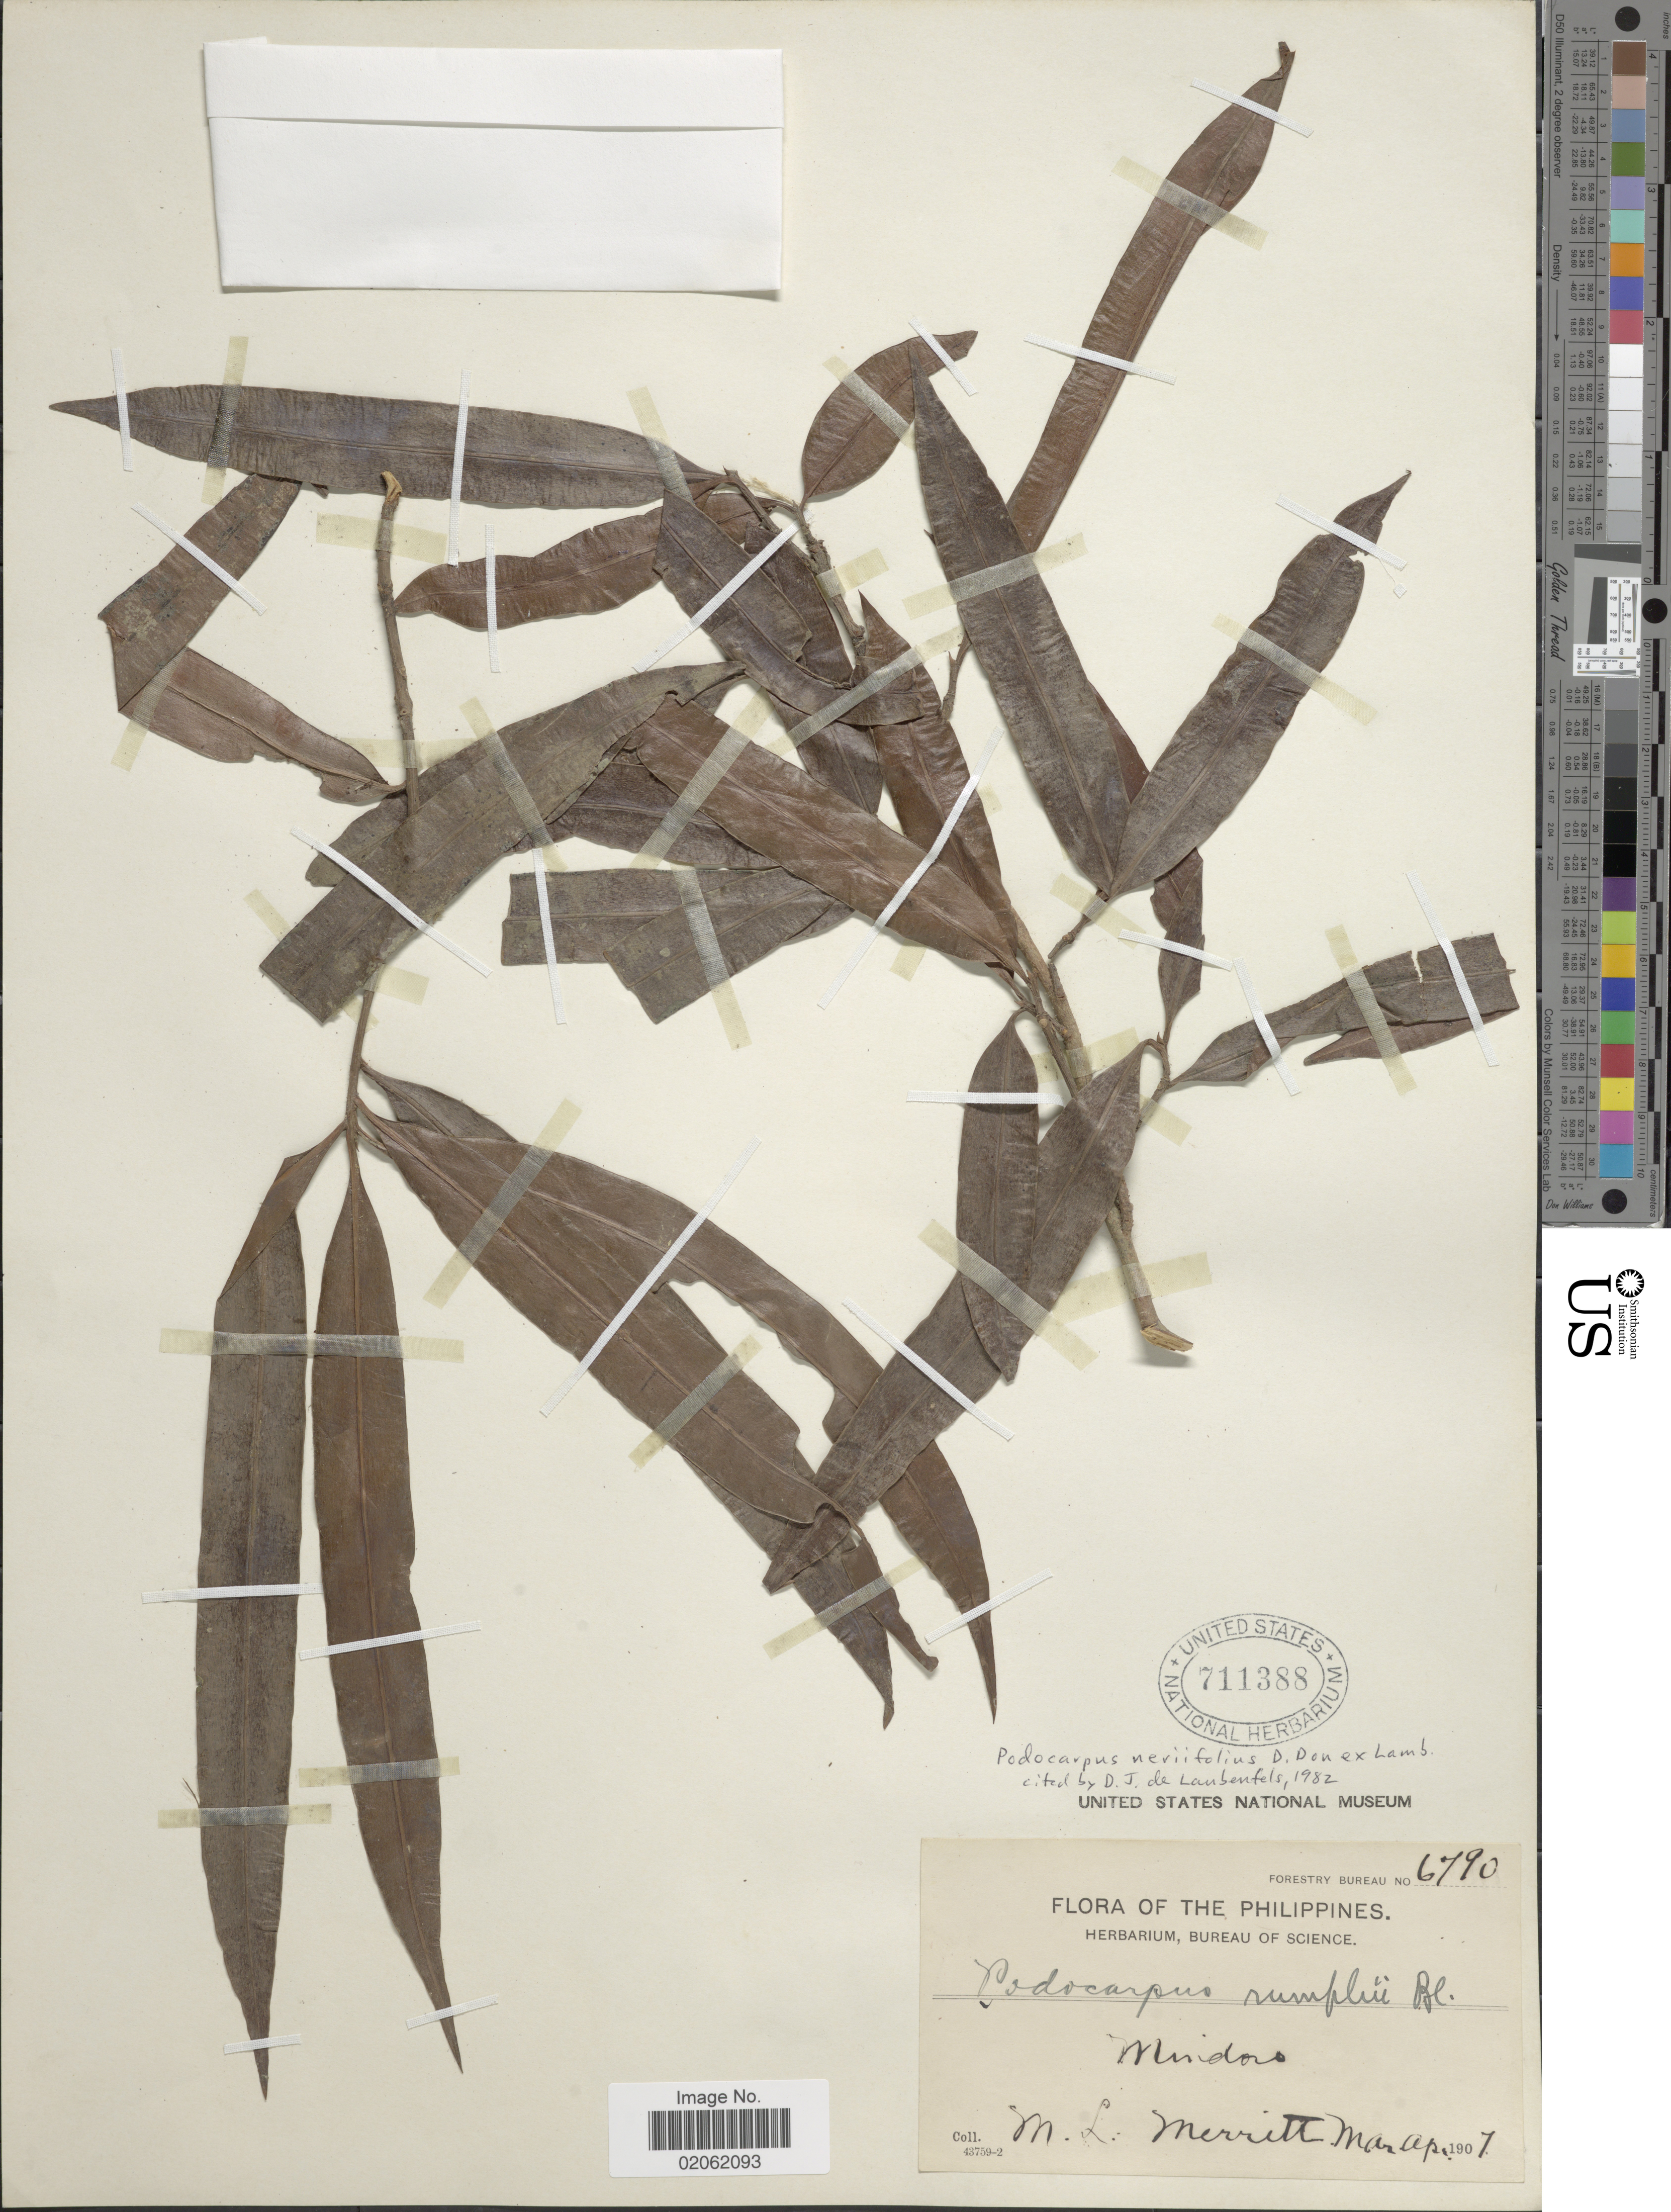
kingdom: Plantae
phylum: Tracheophyta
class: Pinopsida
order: Pinales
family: Podocarpaceae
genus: Podocarpus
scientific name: Podocarpus neriifolius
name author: D. Don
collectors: M. L. Merritt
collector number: Forestry Bureau 6790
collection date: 1907-03/1907-04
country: Philippines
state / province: Mimaropa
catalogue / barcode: US 711388